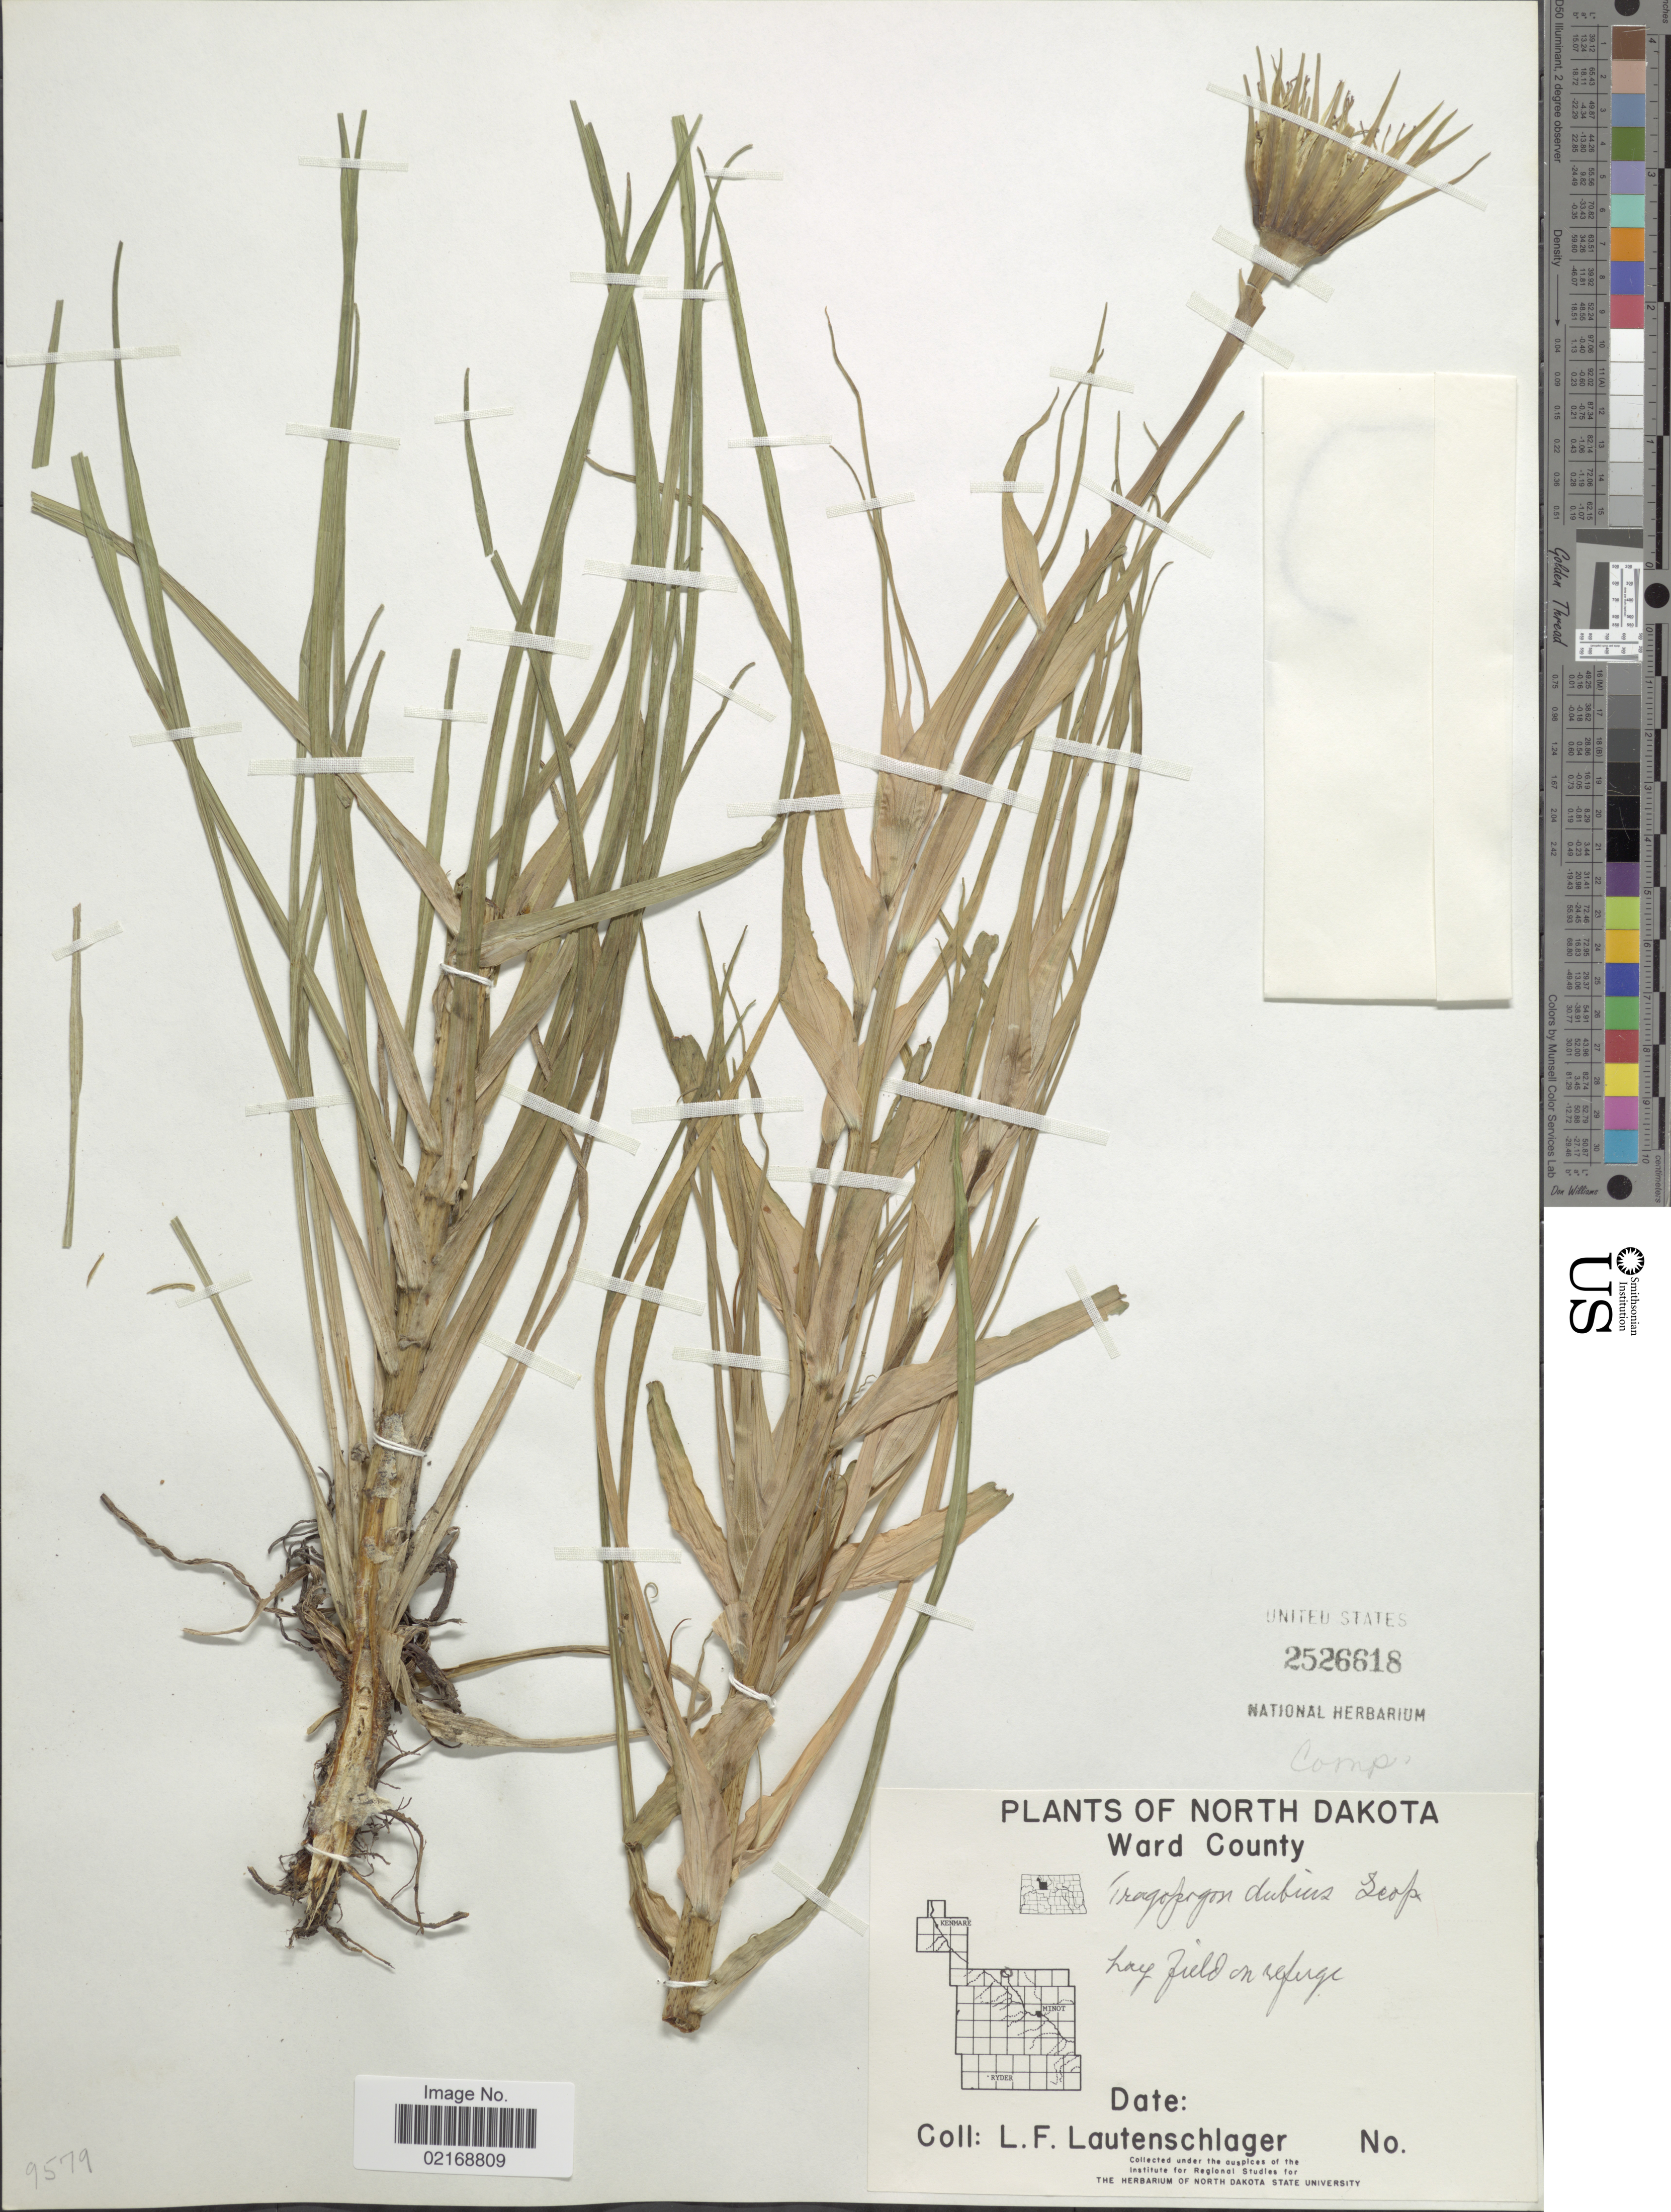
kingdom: Plantae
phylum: Tracheophyta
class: Magnoliopsida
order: Asterales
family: Asteraceae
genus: Tragopogon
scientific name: Tragopogon dubius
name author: Scop.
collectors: L. Lautenschlager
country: United States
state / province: North Dakota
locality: Ward County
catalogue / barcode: US 2526618